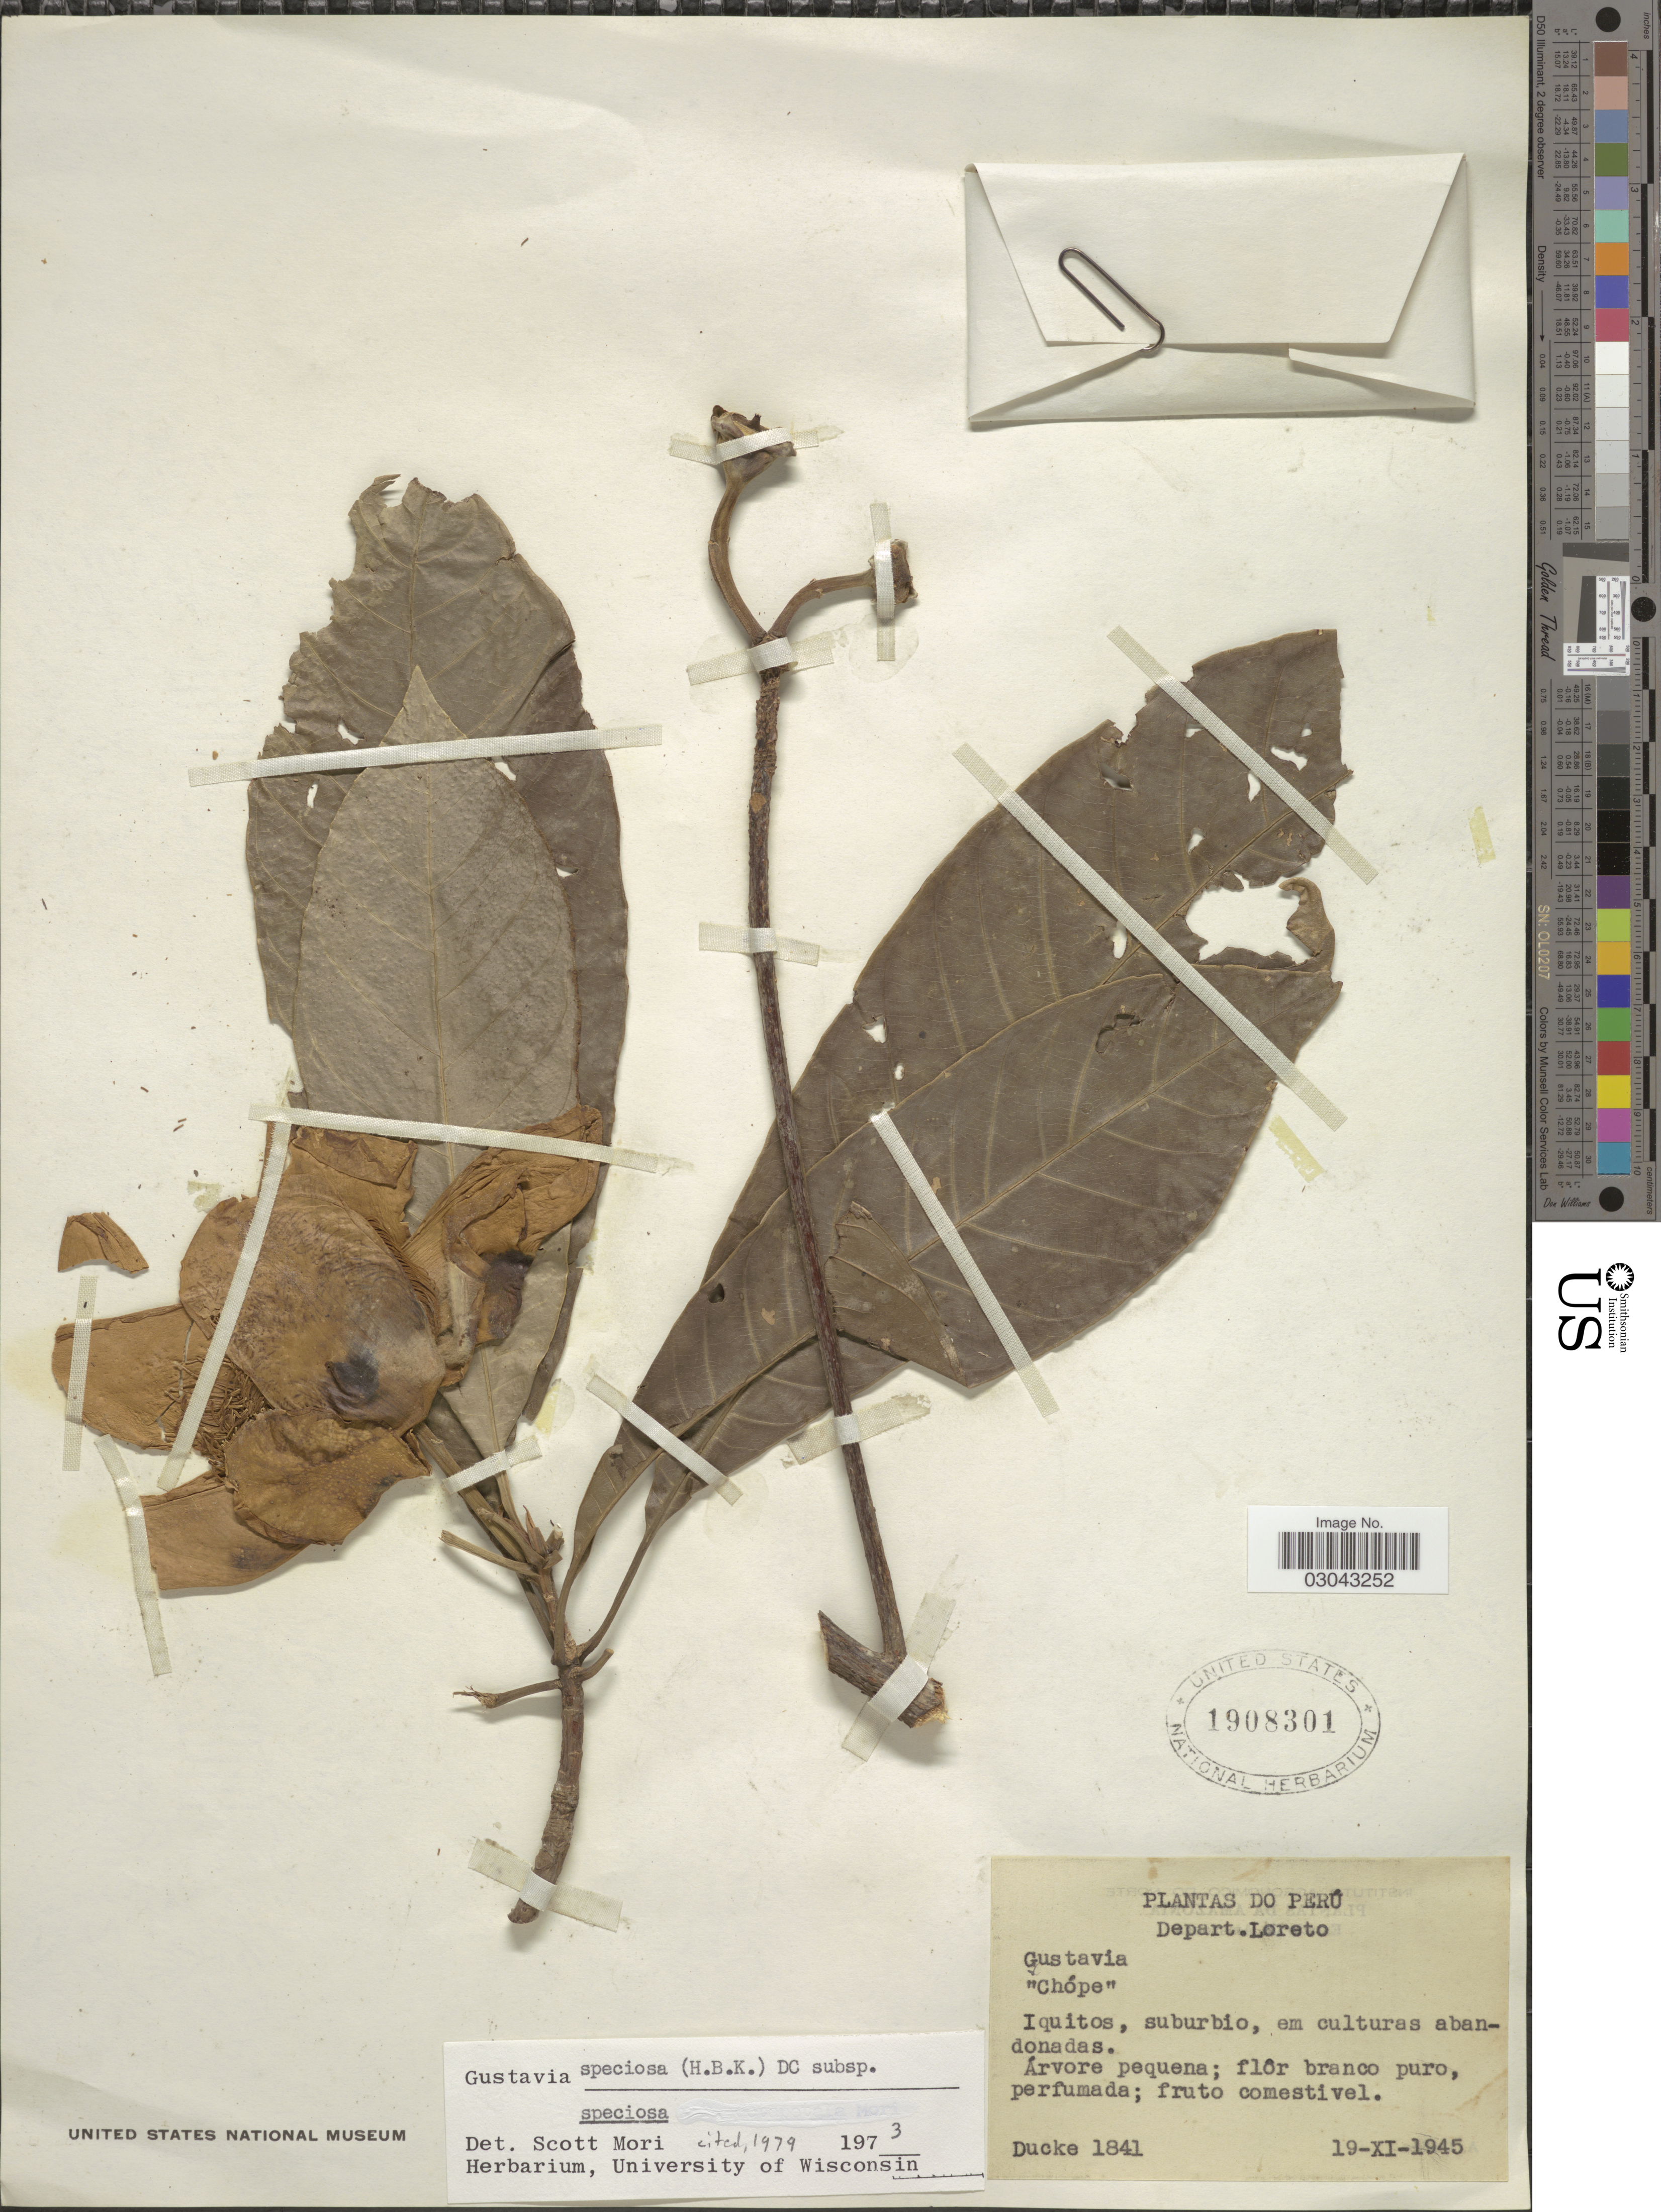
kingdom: Plantae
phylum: Tracheophyta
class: Magnoliopsida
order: Ericales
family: Lecythidaceae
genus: Gustavia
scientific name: Gustavia speciosa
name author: (Kunth) DC.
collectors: A. Ducke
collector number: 1841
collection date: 1945-11-19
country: Peru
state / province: Loreto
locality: Depart. Loreto, Iquitos, suburbio, em cultures abandonadas.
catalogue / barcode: US 1908301